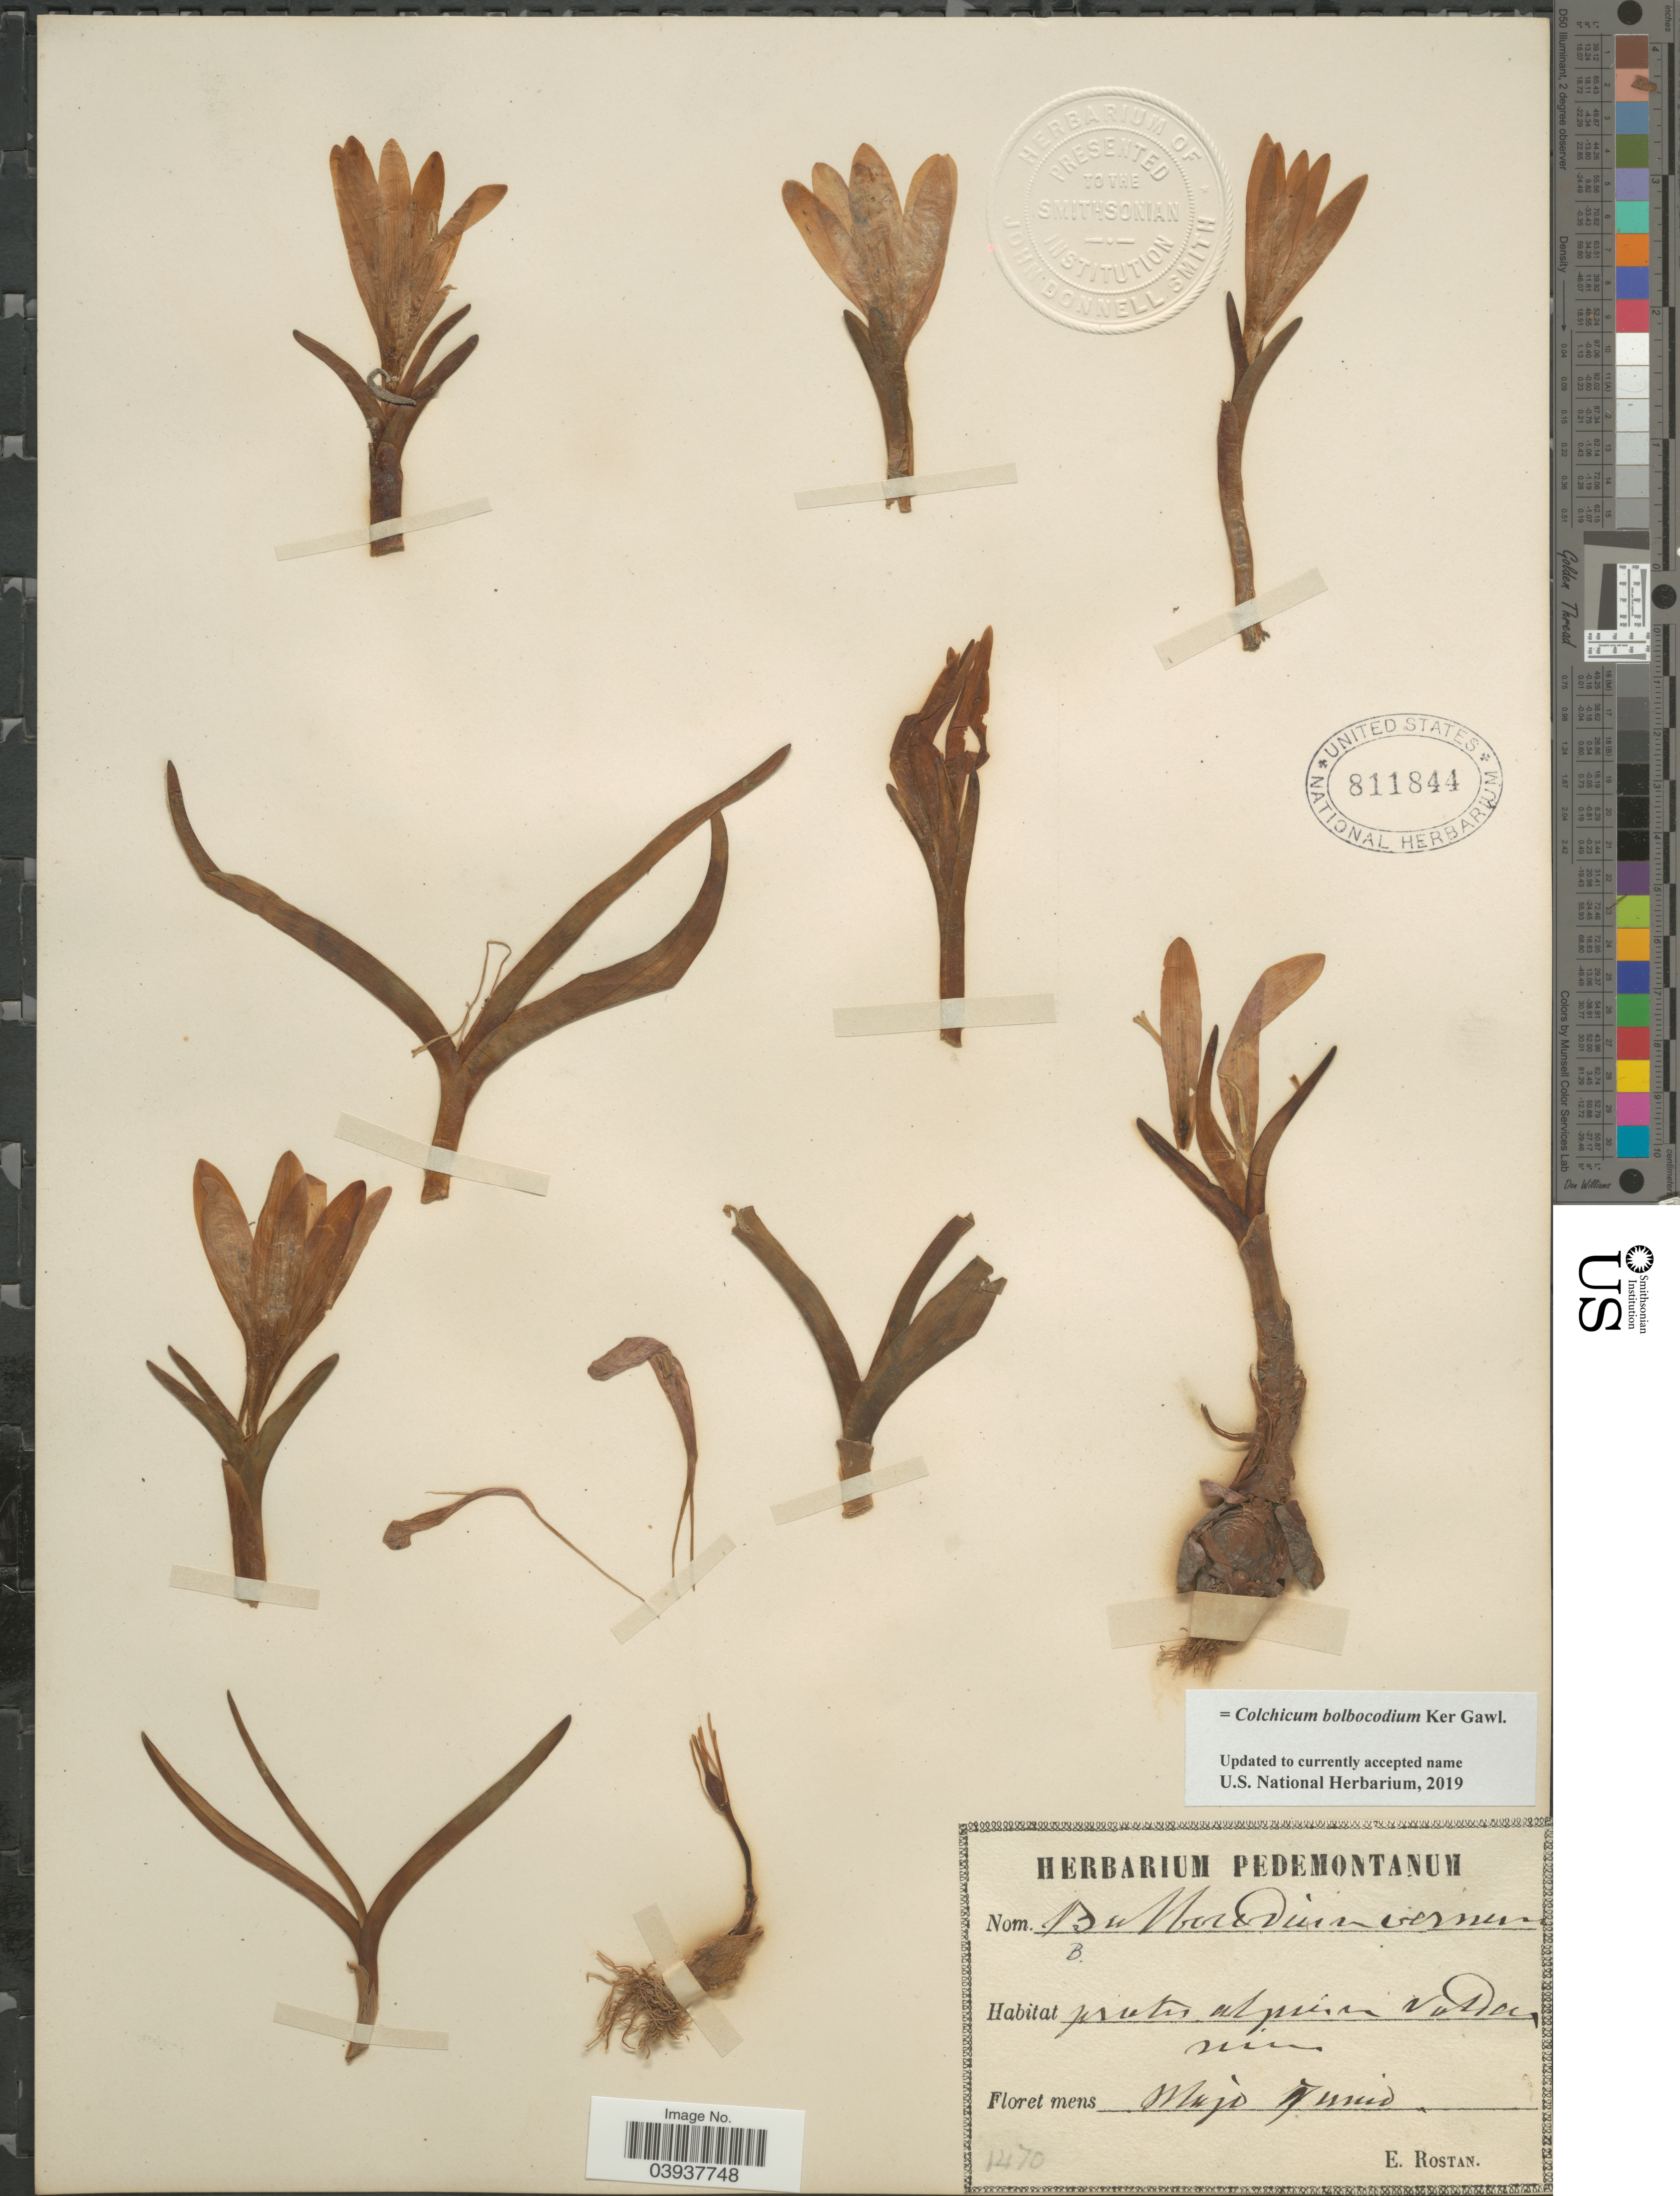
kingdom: Plantae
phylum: Tracheophyta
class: Liliopsida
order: Liliales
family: Colchicaceae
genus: Colchicum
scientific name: Colchicum bulbocodium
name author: Ker Gawl.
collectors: E. Rostan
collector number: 1470?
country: Italy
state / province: Piedmont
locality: Pratis alpinum vallee ruins. [interpreted]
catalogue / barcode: US 811844